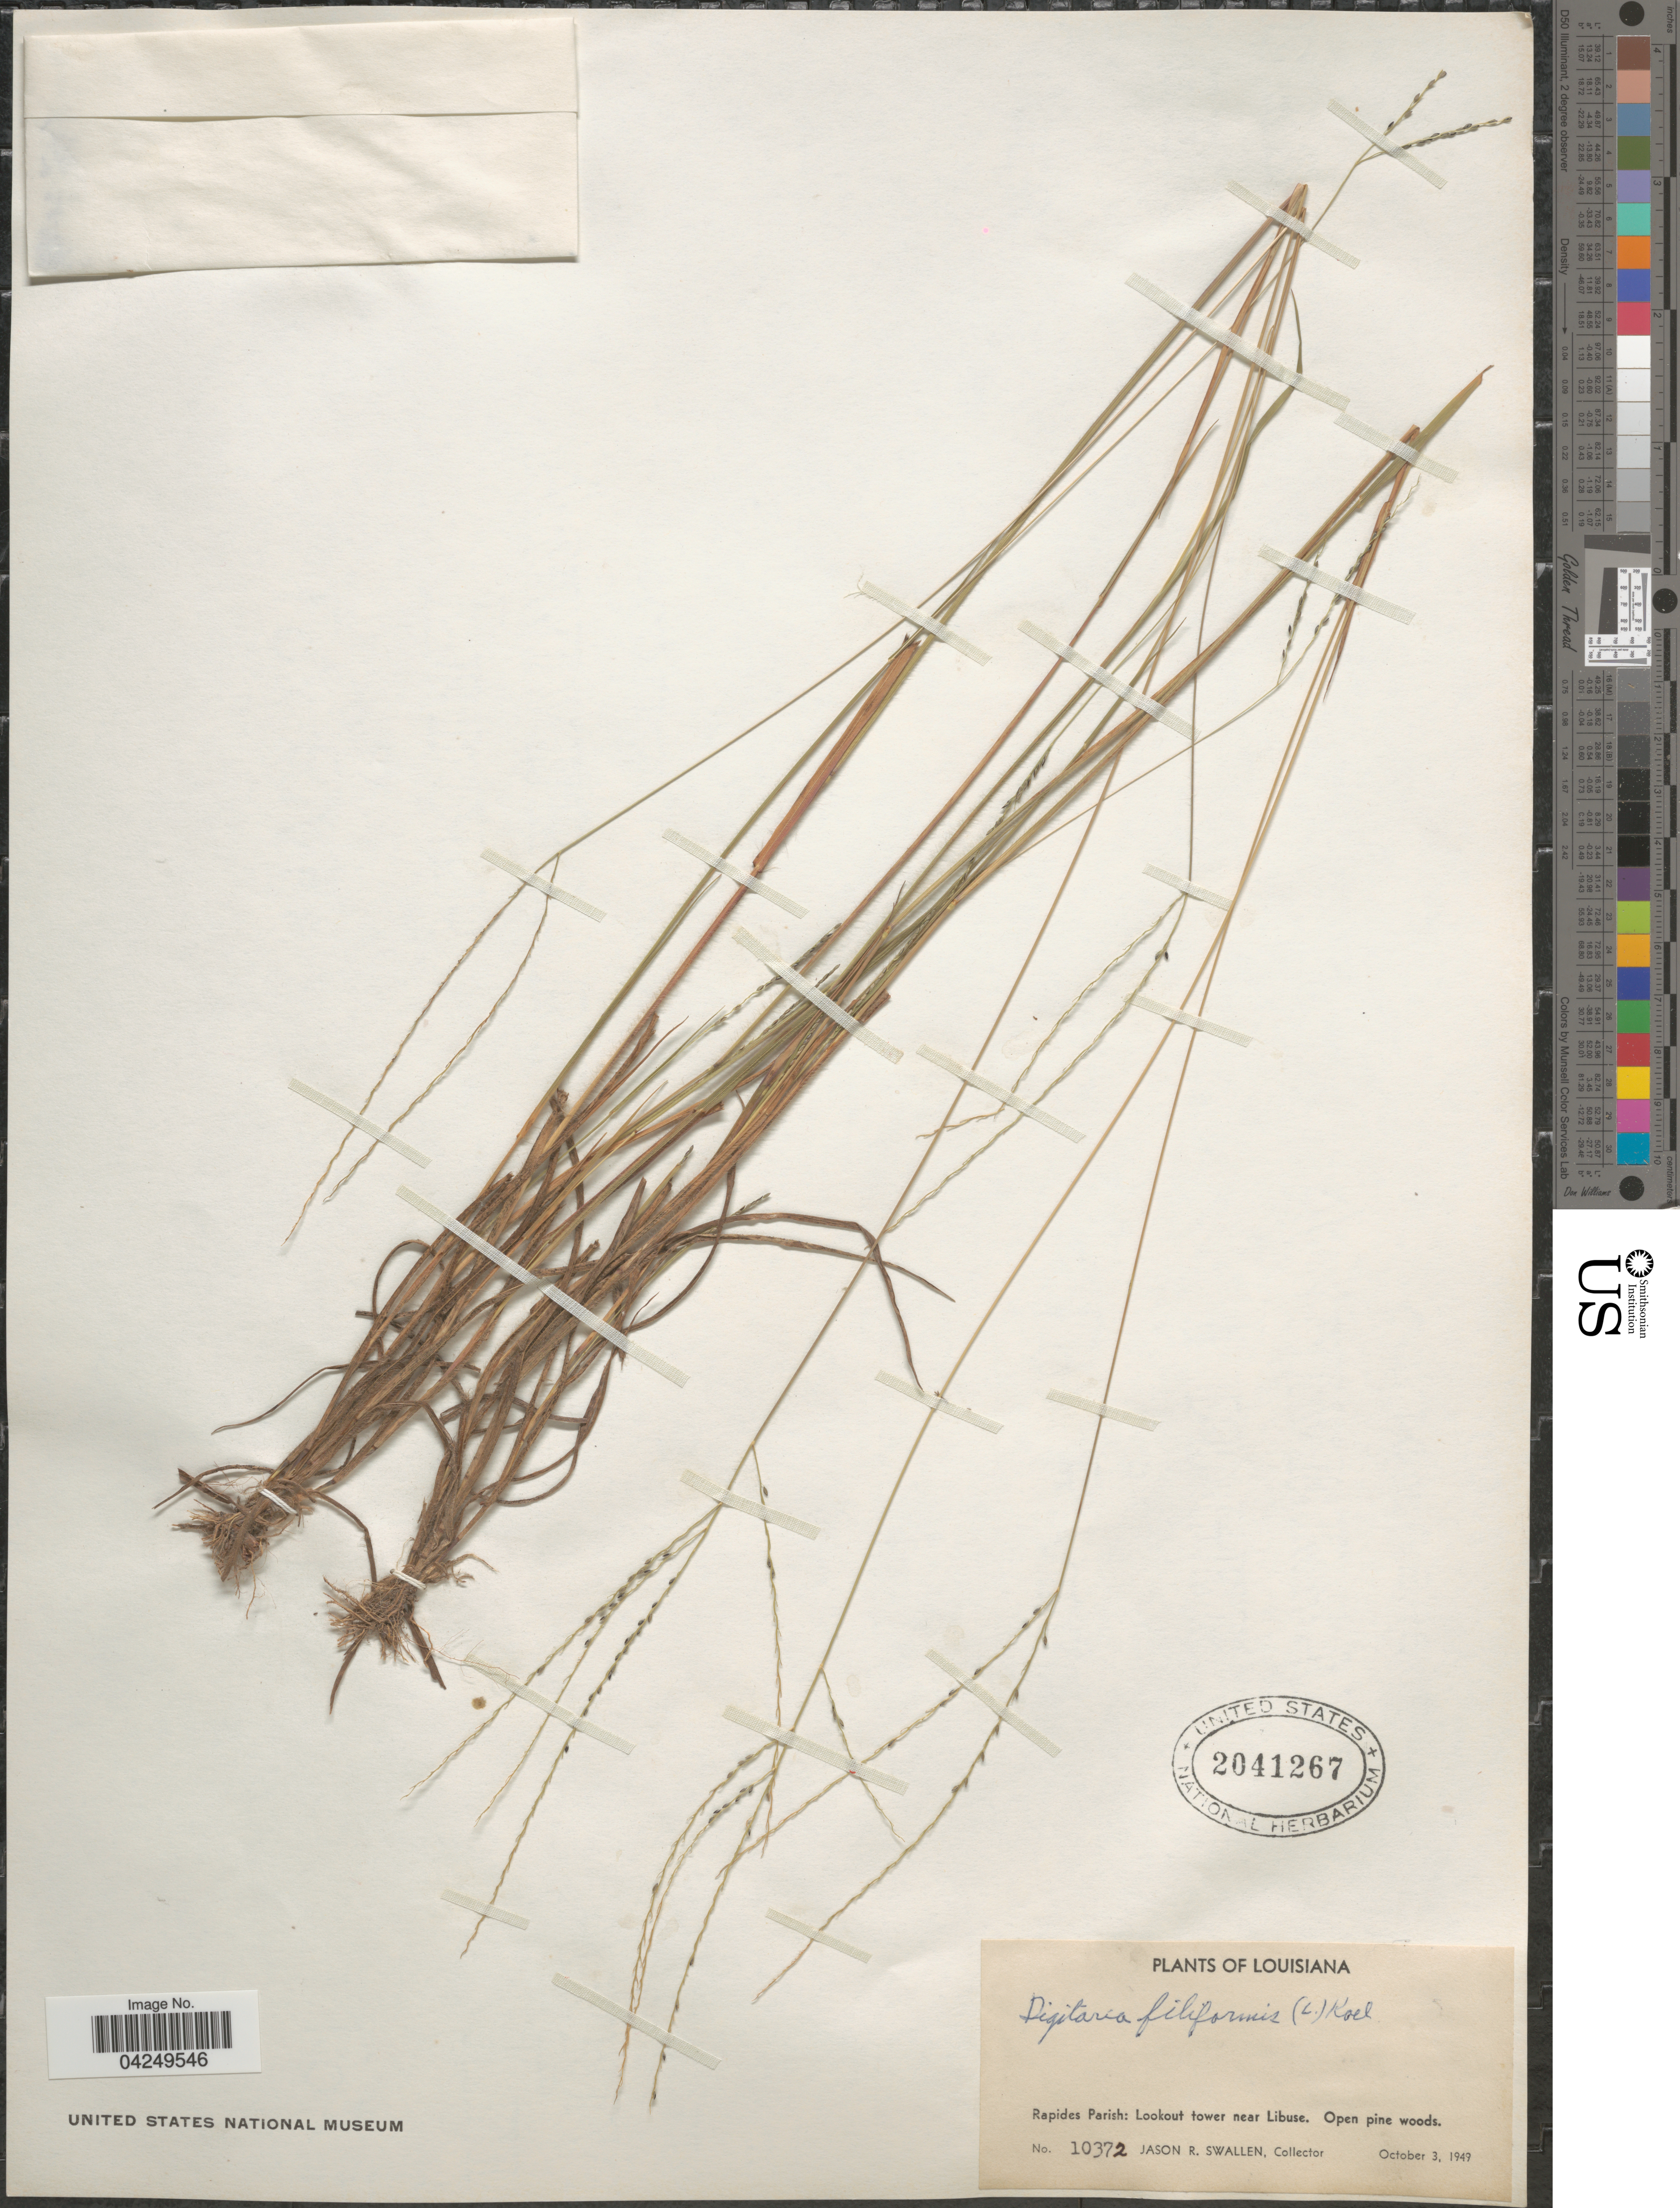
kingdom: Plantae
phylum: Tracheophyta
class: Liliopsida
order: Poales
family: Poaceae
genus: Digitaria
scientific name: Digitaria filiformis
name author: (L.) Koeler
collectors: J. R. Swallen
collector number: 10372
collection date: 1949-10-03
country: United States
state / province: Louisiana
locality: Rapides Parish: Lookout tower near Libuse.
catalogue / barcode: US 2041267